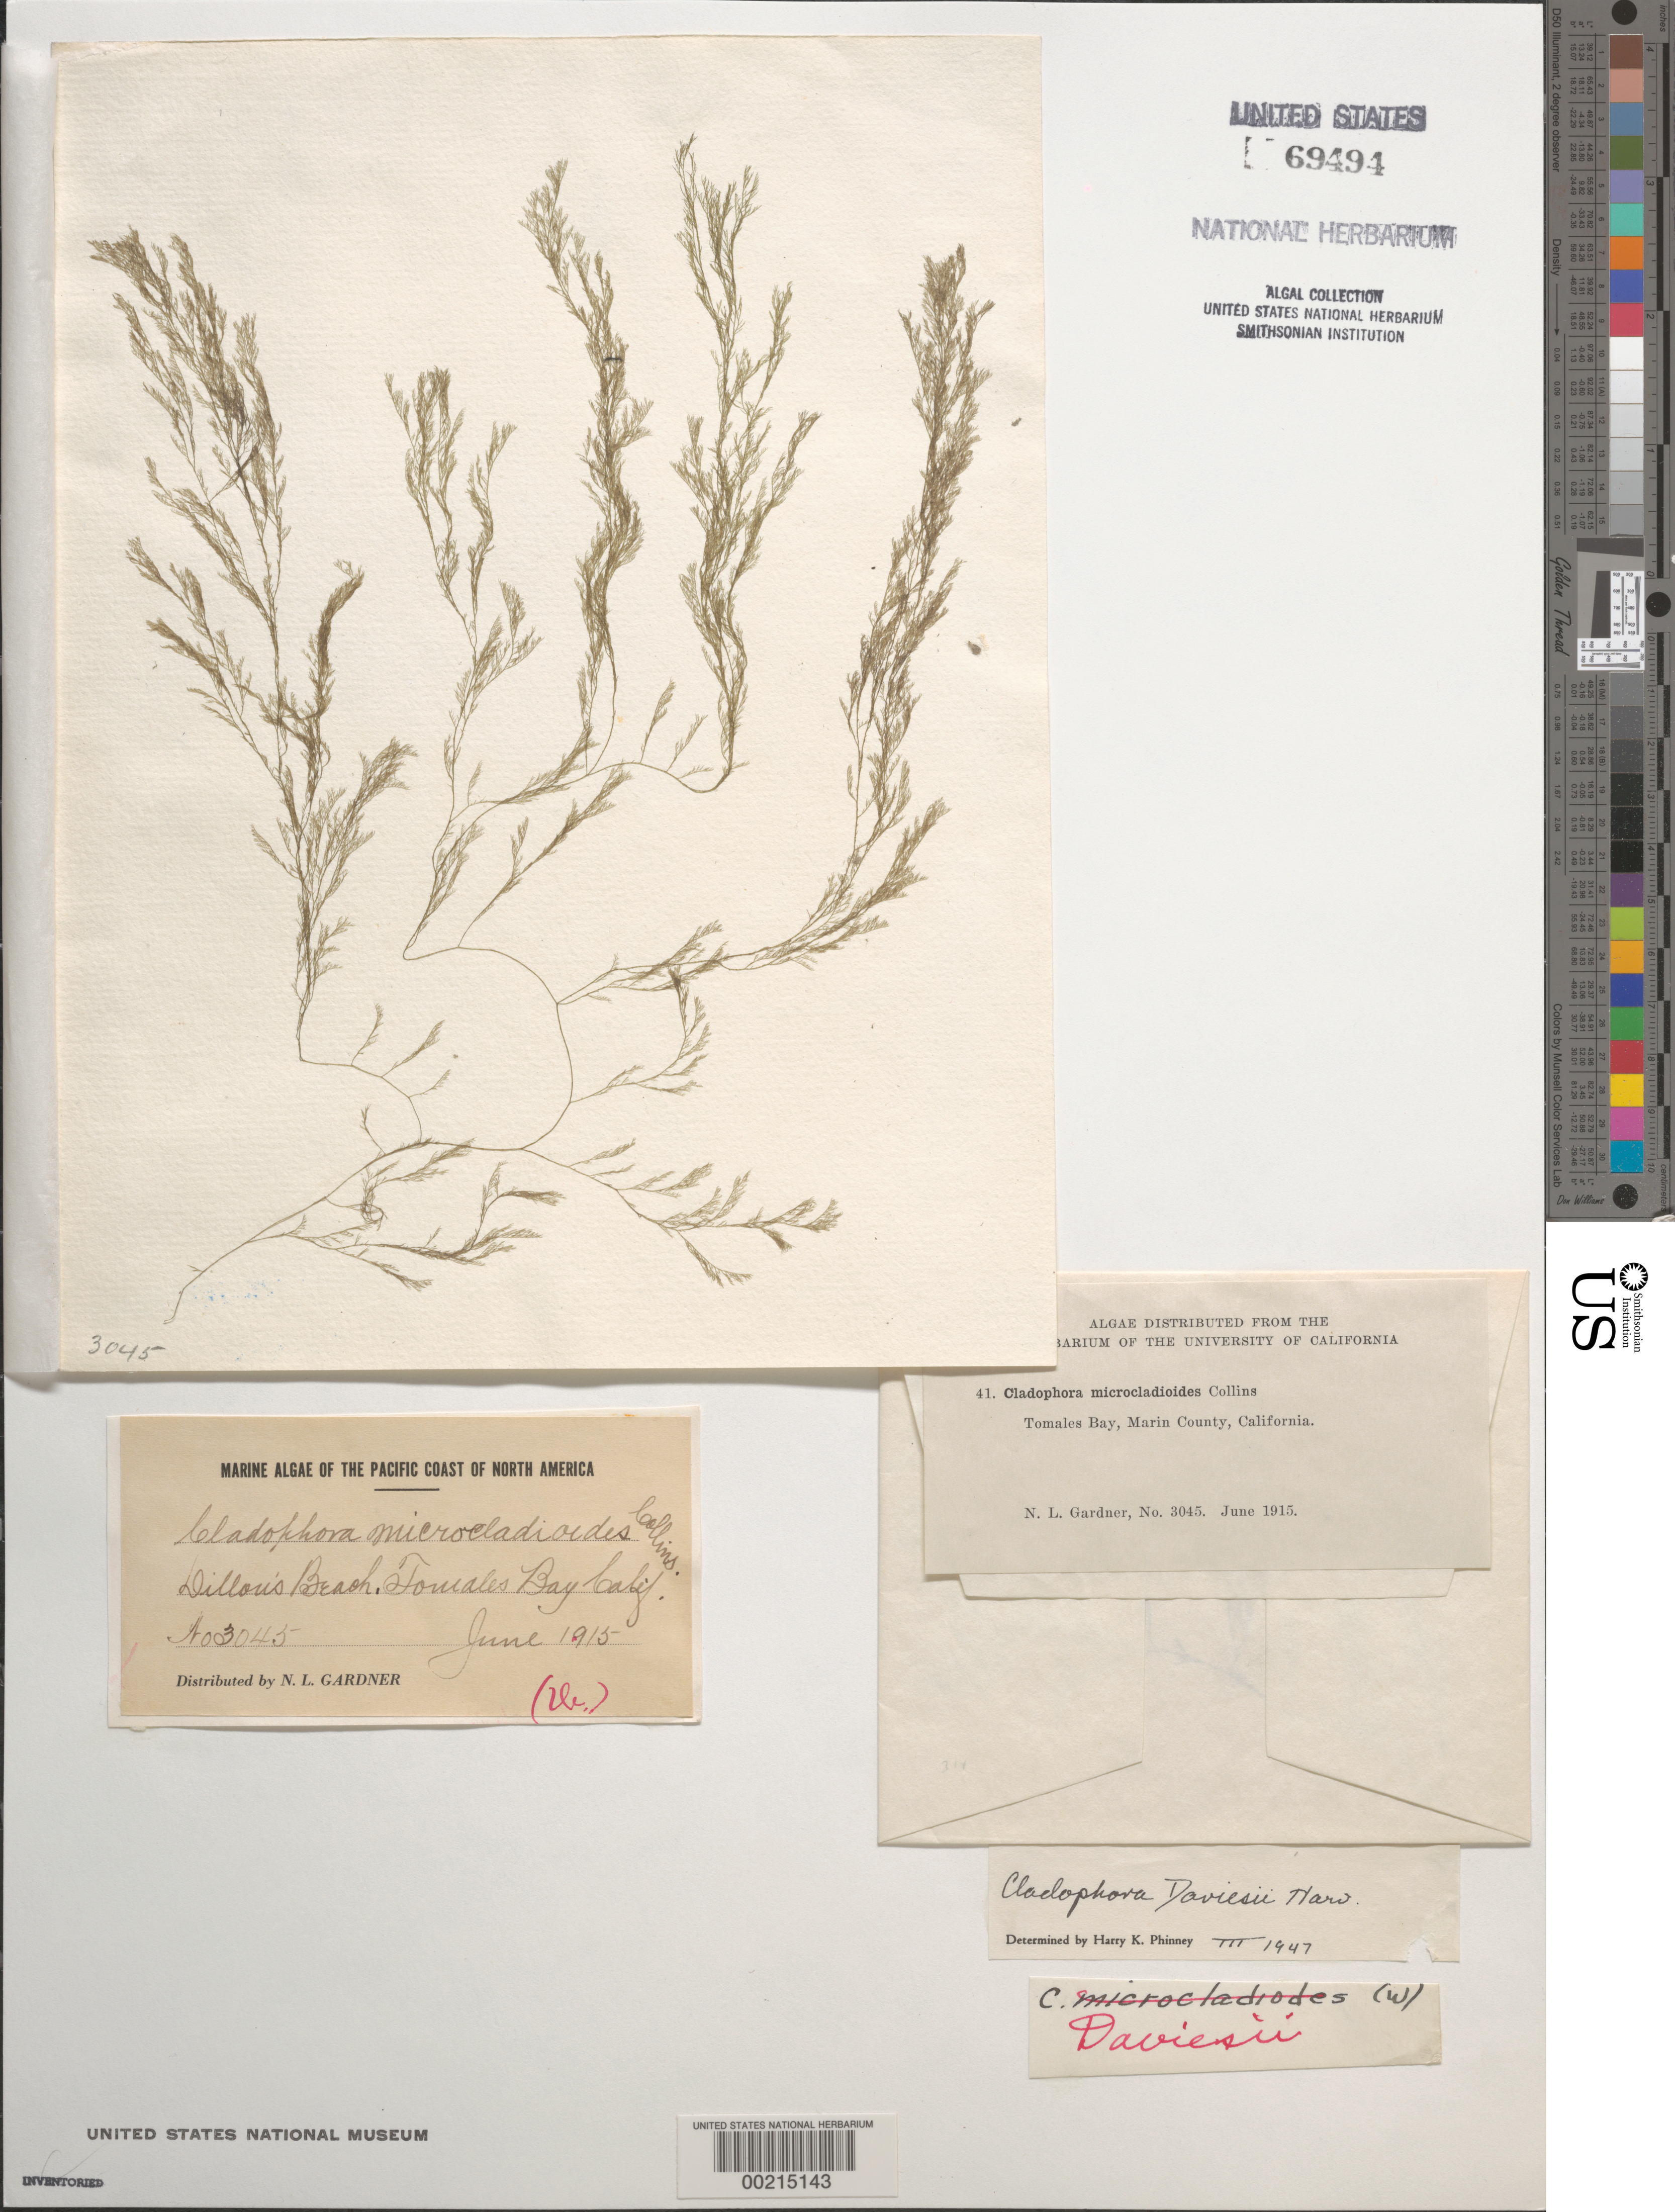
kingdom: Plantae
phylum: Chlorophyta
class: Ulvophyceae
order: Cladophorales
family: Cladophoraceae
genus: Cladophora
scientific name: Cladophora daviesii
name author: Harv.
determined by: Phinney, H. K.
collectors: N. Gardner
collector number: NLG 3045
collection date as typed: Jun 1915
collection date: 1915-06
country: United States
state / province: California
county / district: Marin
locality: Tomales Bay, Dillons Beach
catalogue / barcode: US 69494